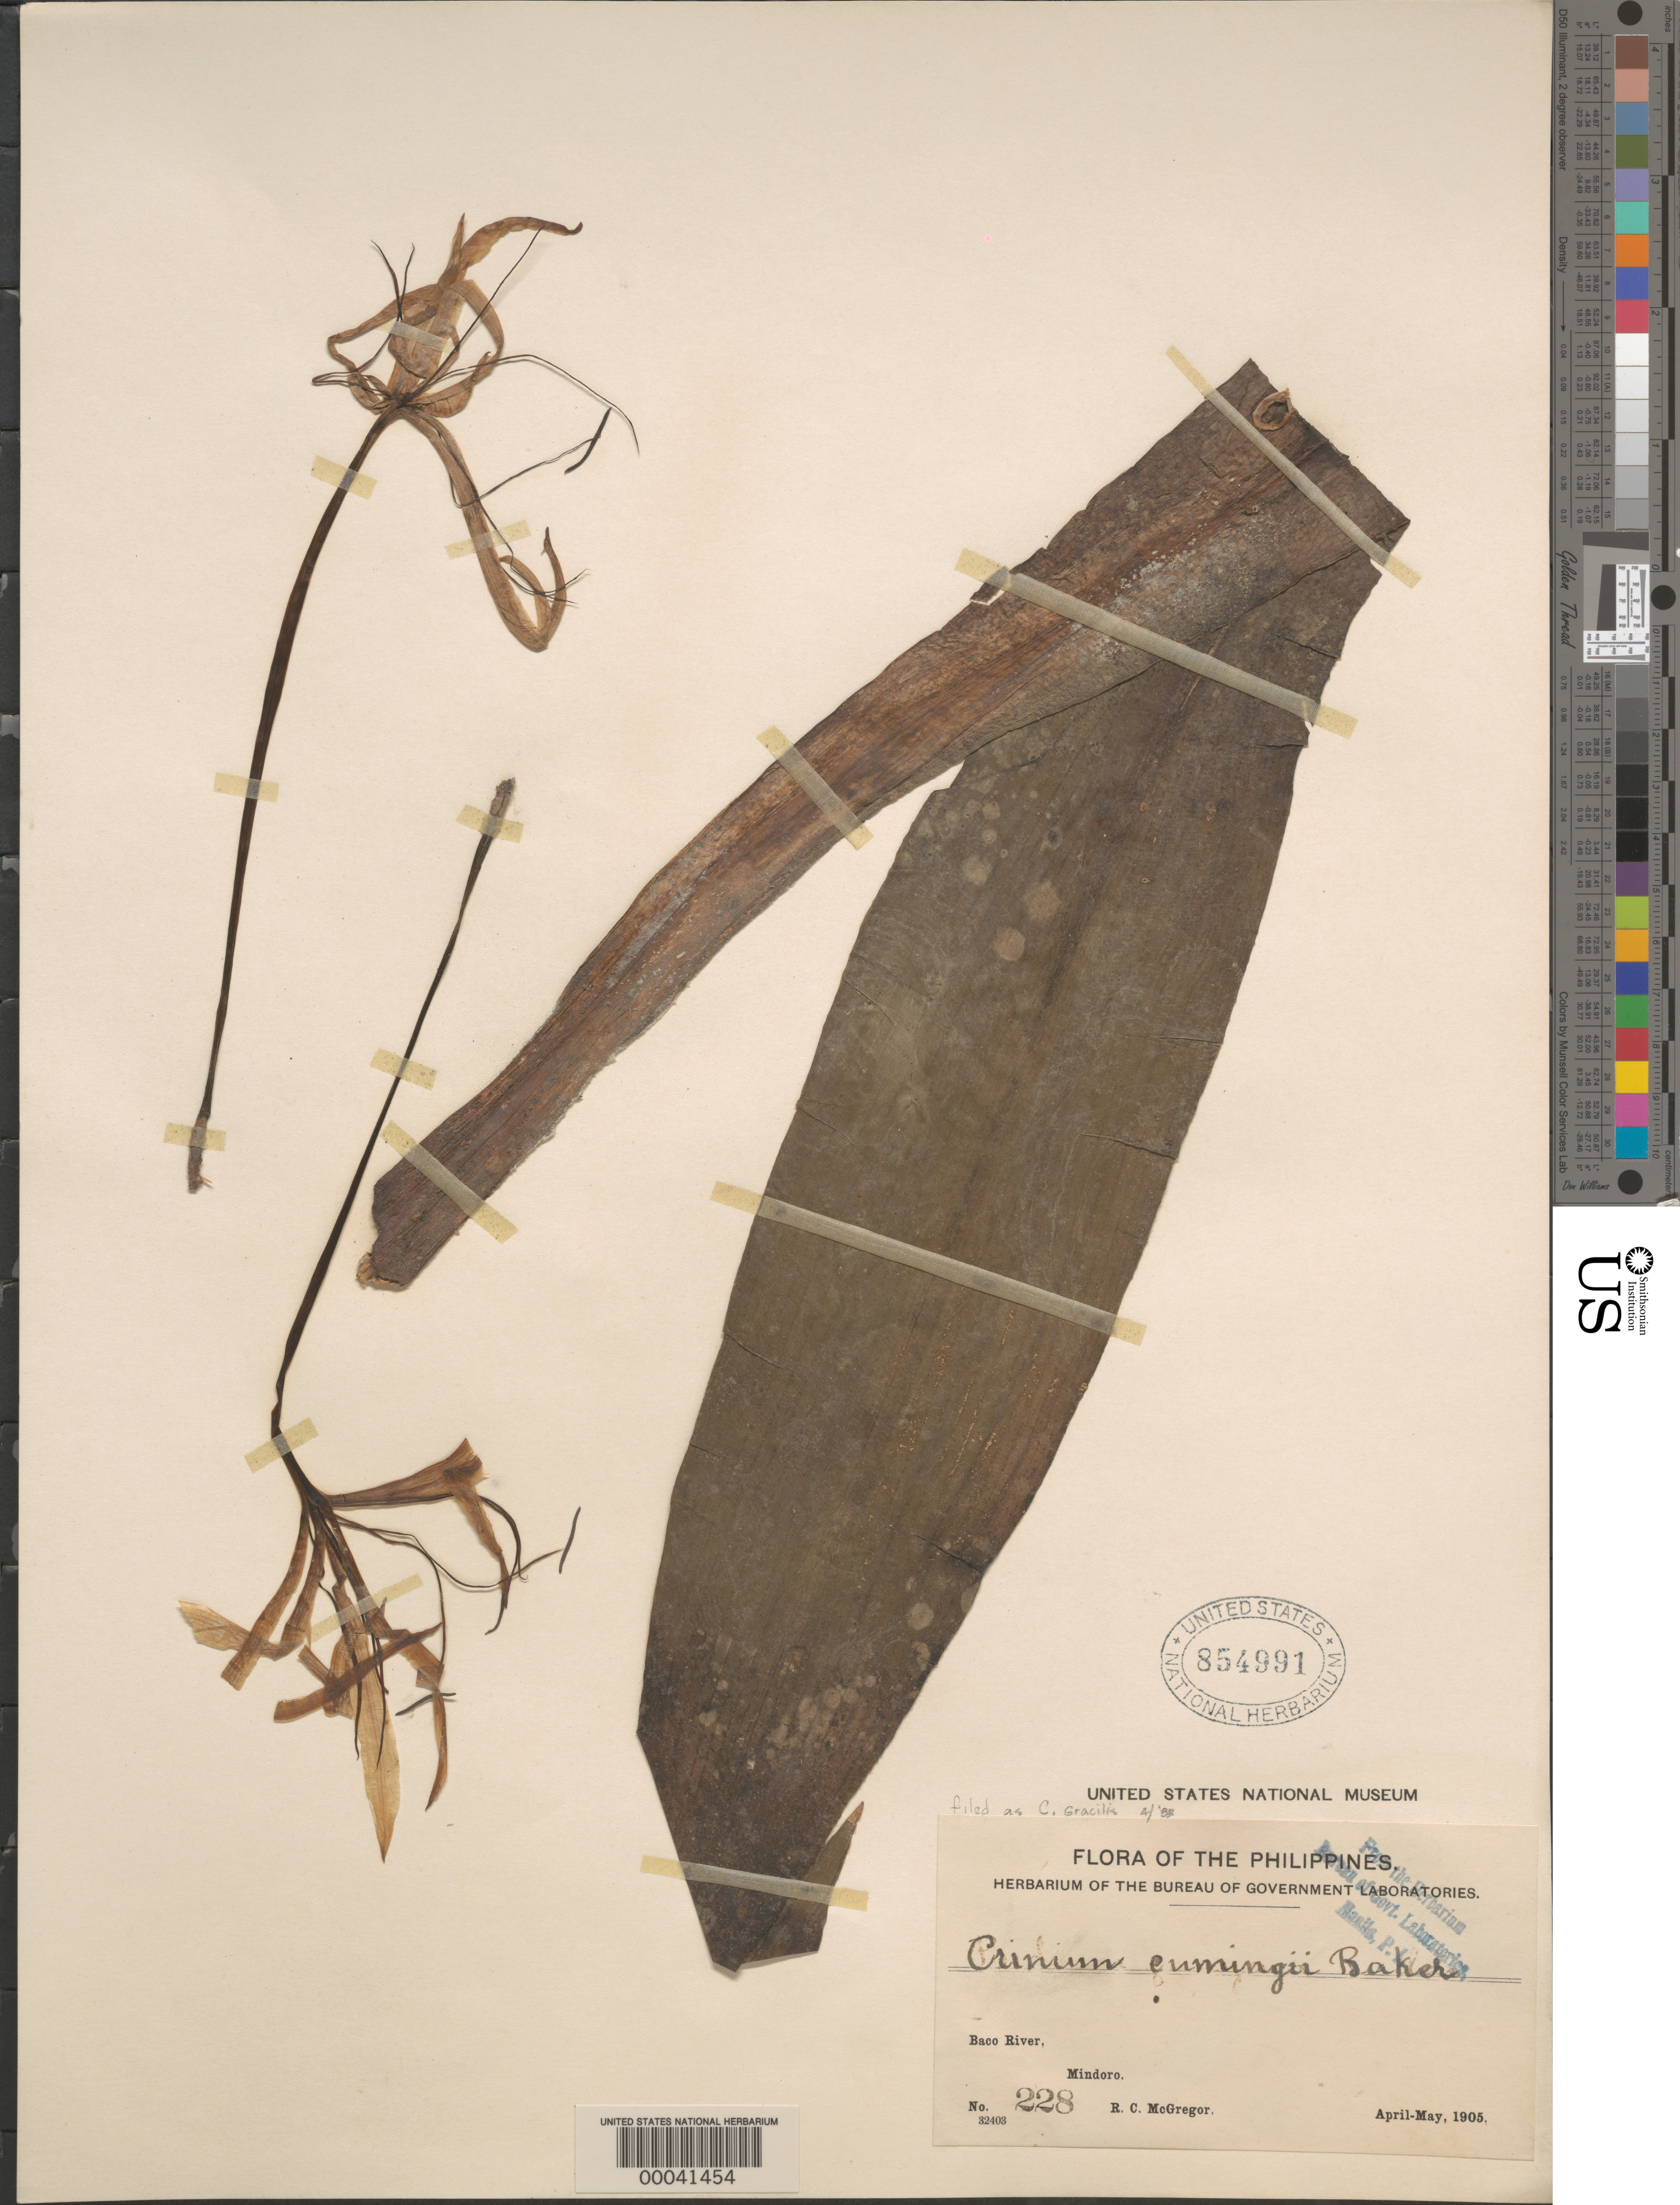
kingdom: Plantae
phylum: Tracheophyta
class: Liliopsida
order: Asparagales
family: Amaryllidaceae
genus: Crinum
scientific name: Crinum gracile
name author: G. Mey. ex C. Presl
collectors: R. C. McGregor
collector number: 228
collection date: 1905-04/1905-05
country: Philippines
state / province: Mimaropa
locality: Baco River, Mindoro.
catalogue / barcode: US 854991